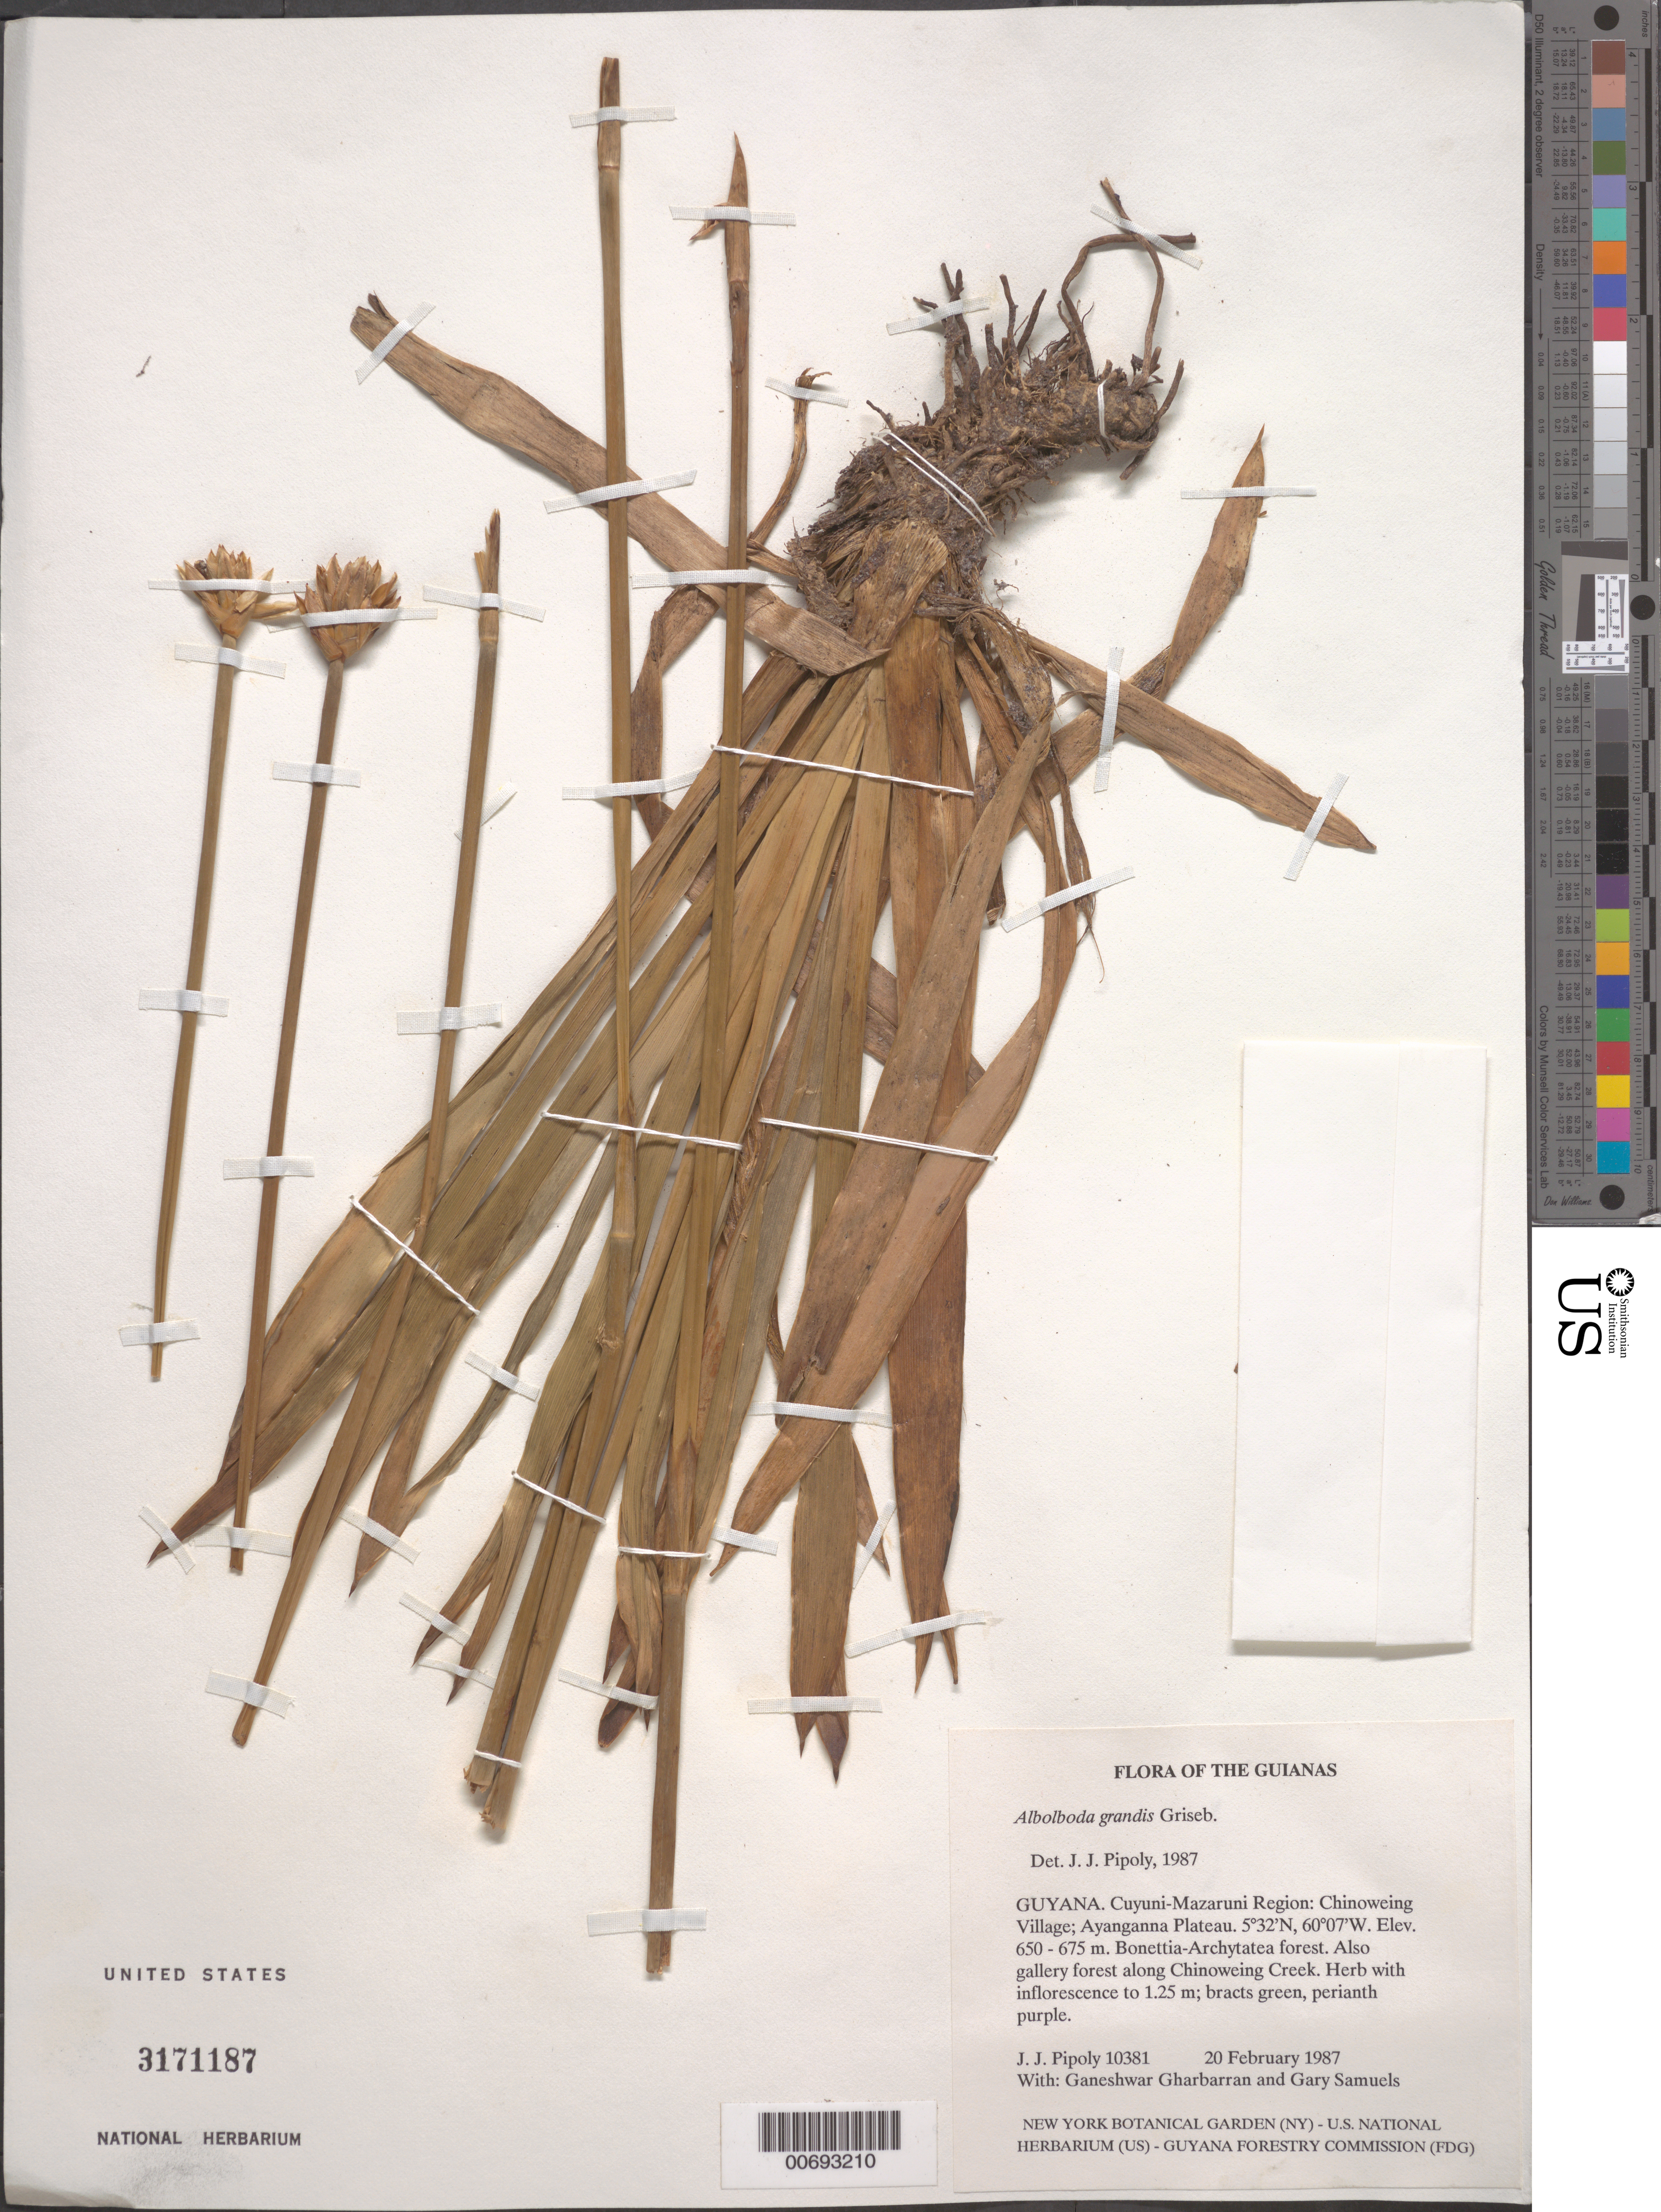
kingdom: Plantae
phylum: Tracheophyta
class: Liliopsida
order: Poales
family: Xyridaceae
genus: Abolboda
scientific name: Abolboda grandis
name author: Griseb.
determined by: Pipoly, J. J., III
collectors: J. J. Pipoly, G. Gharbarran & G. Samuels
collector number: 10381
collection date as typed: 20 February 1987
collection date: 1987-02-20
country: Guyana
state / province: Cuyuni-Mazaruni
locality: Chinoweing Village; Ayanganna Plateau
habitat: Bonnetia-Archytaea forest. Also gallery forest along Chinoweing Creek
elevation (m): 650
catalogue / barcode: US 3171187